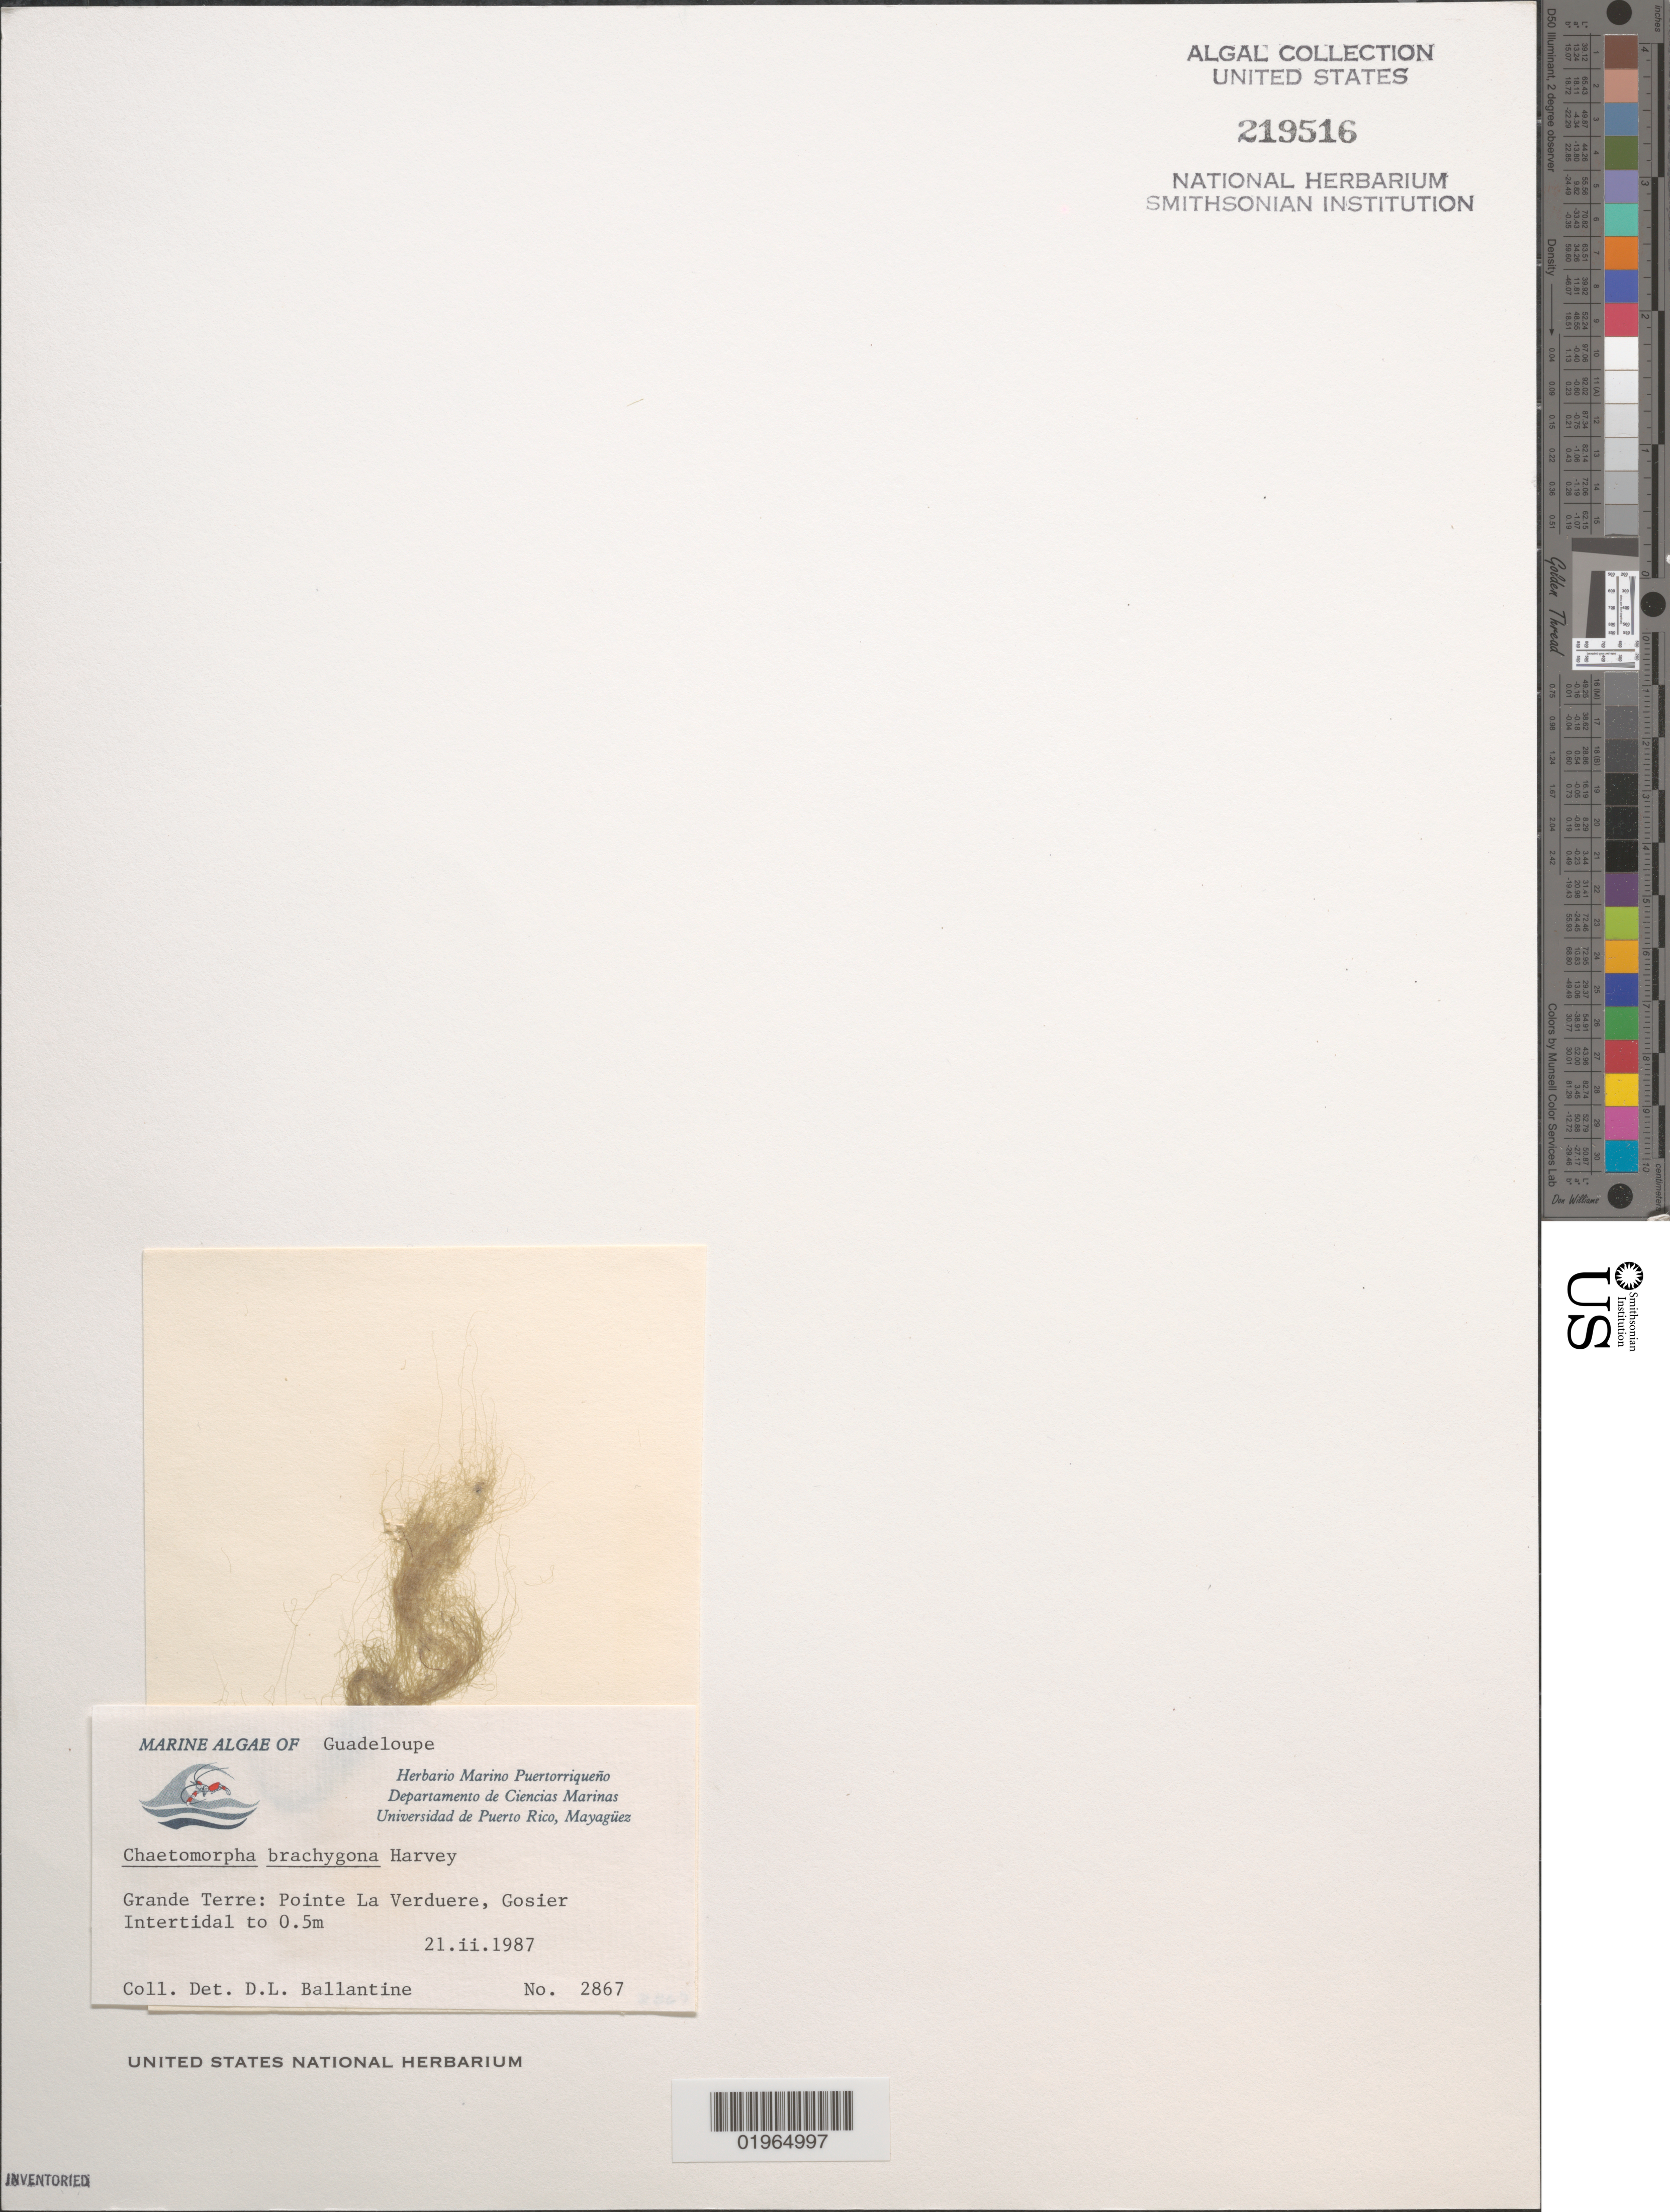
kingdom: Plantae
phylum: Chlorophyta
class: Ulvophyceae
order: Cladophorales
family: Cladophoraceae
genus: Chaetomorpha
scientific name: Chaetomorpha brachygona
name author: Harv.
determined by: Ballantine, D. L.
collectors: D.L. Ballantine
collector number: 2867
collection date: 1987-02-21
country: Guadeloupe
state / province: Grande Terre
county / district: Gosier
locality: Pointe La Verduere. Intertidal.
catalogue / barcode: US 219516